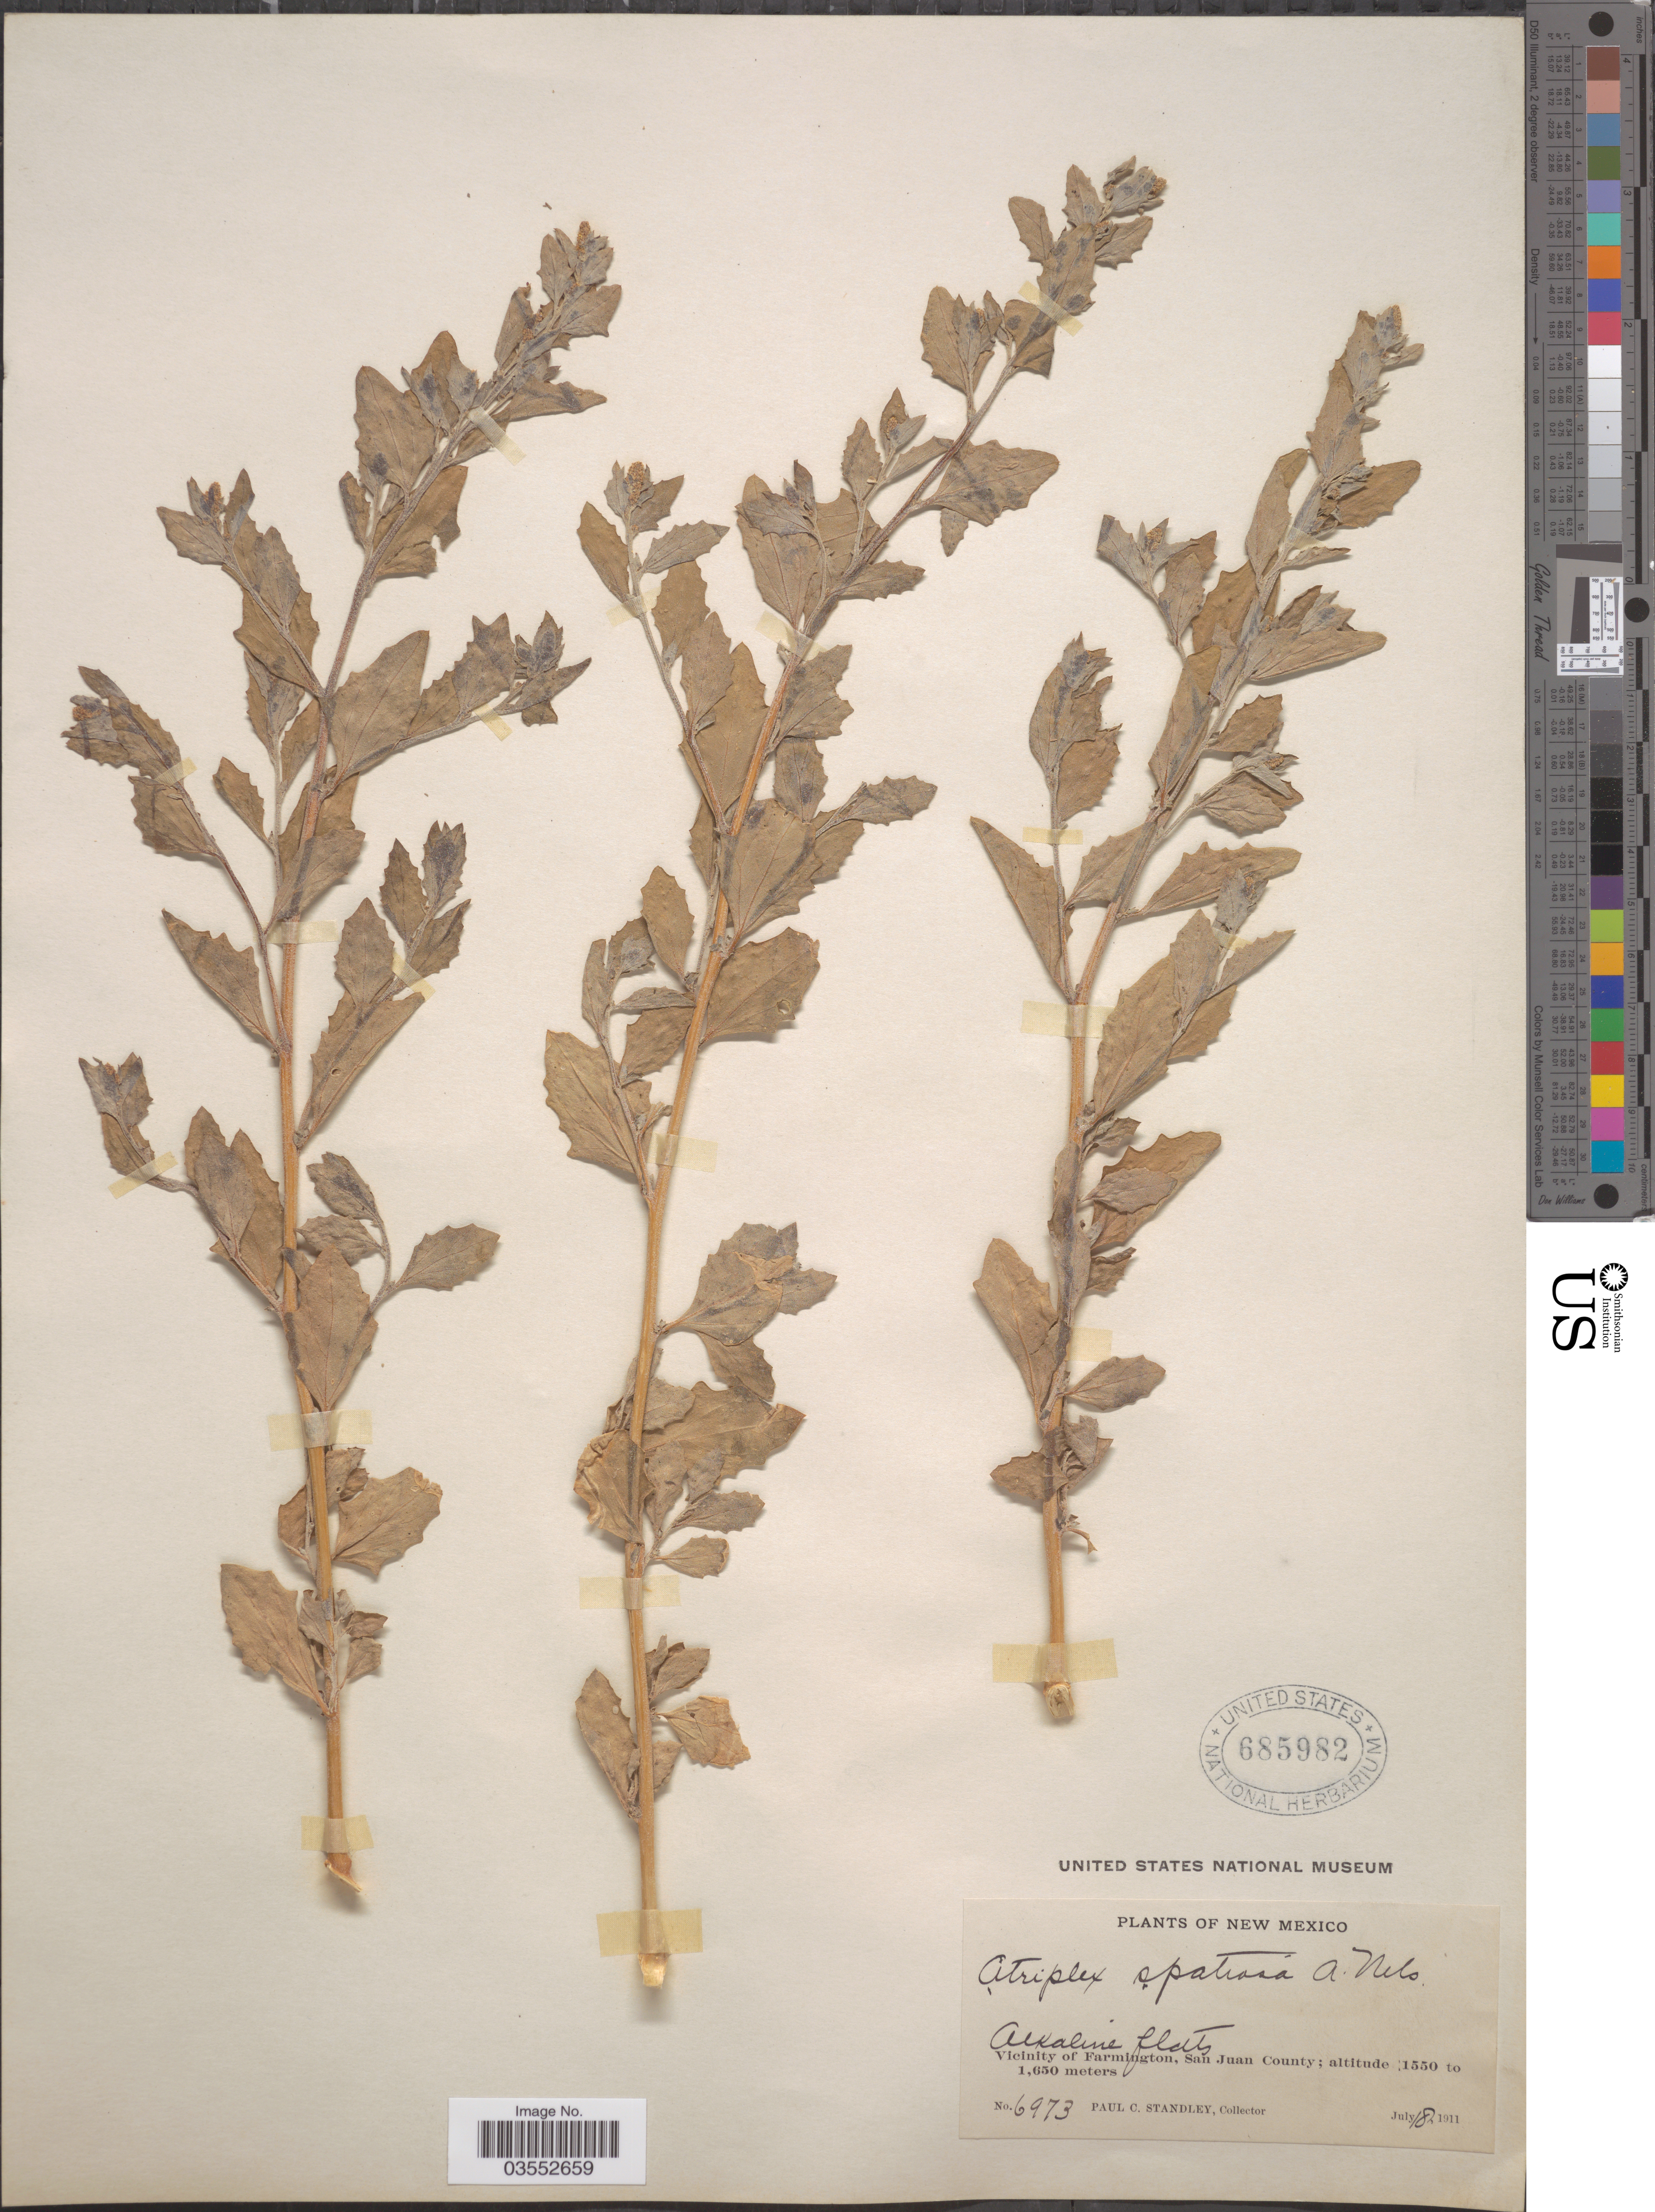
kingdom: Plantae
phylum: Tracheophyta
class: Magnoliopsida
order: Caryophyllales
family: Amaranthaceae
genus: Atriplex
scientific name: Atriplex rosea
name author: L.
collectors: P. C. Standley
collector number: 6973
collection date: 1911-07-18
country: United States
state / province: New Mexico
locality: Alkaline flats. Vicinity of Farmington, San Juan County.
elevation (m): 1550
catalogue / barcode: US 685982